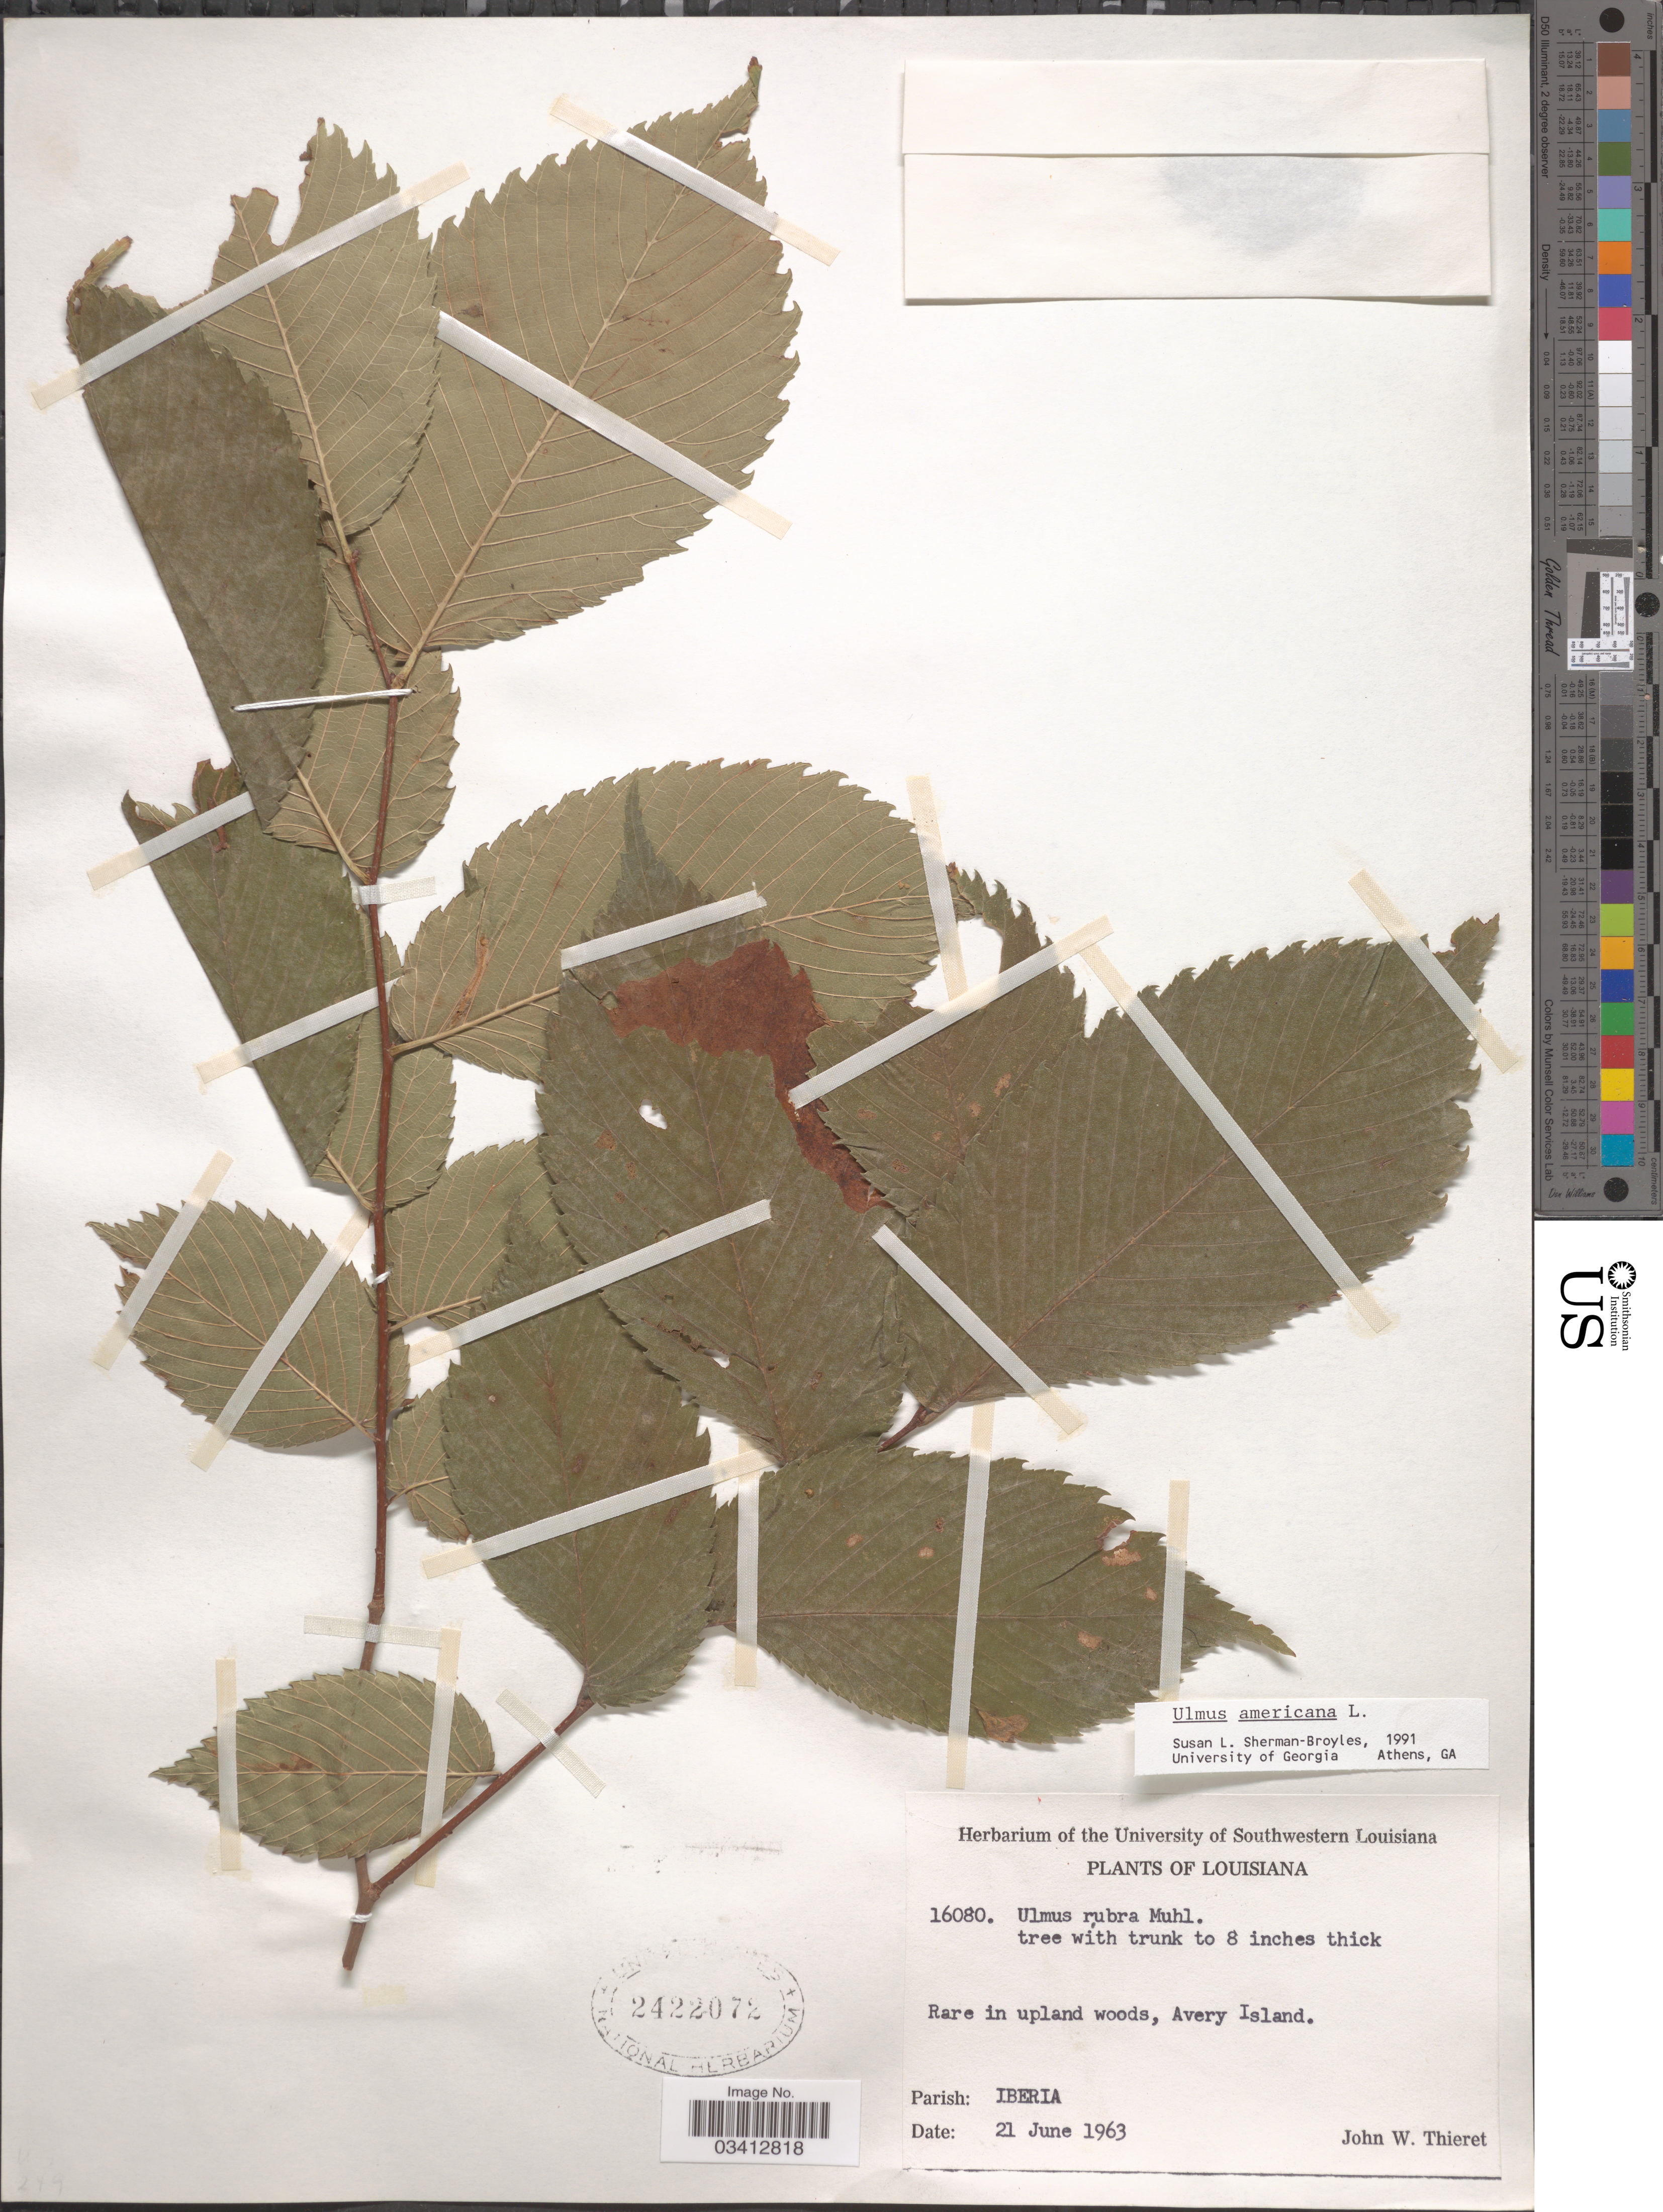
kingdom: Plantae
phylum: Tracheophyta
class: Magnoliopsida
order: Rosales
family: Ulmaceae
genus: Ulmus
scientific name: Ulmus americana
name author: L.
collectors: J. W. Thieret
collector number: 16080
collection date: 1963-06-21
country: United States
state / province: Louisiana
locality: Avery Island. Parish: Iberia.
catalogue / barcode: US 2422072